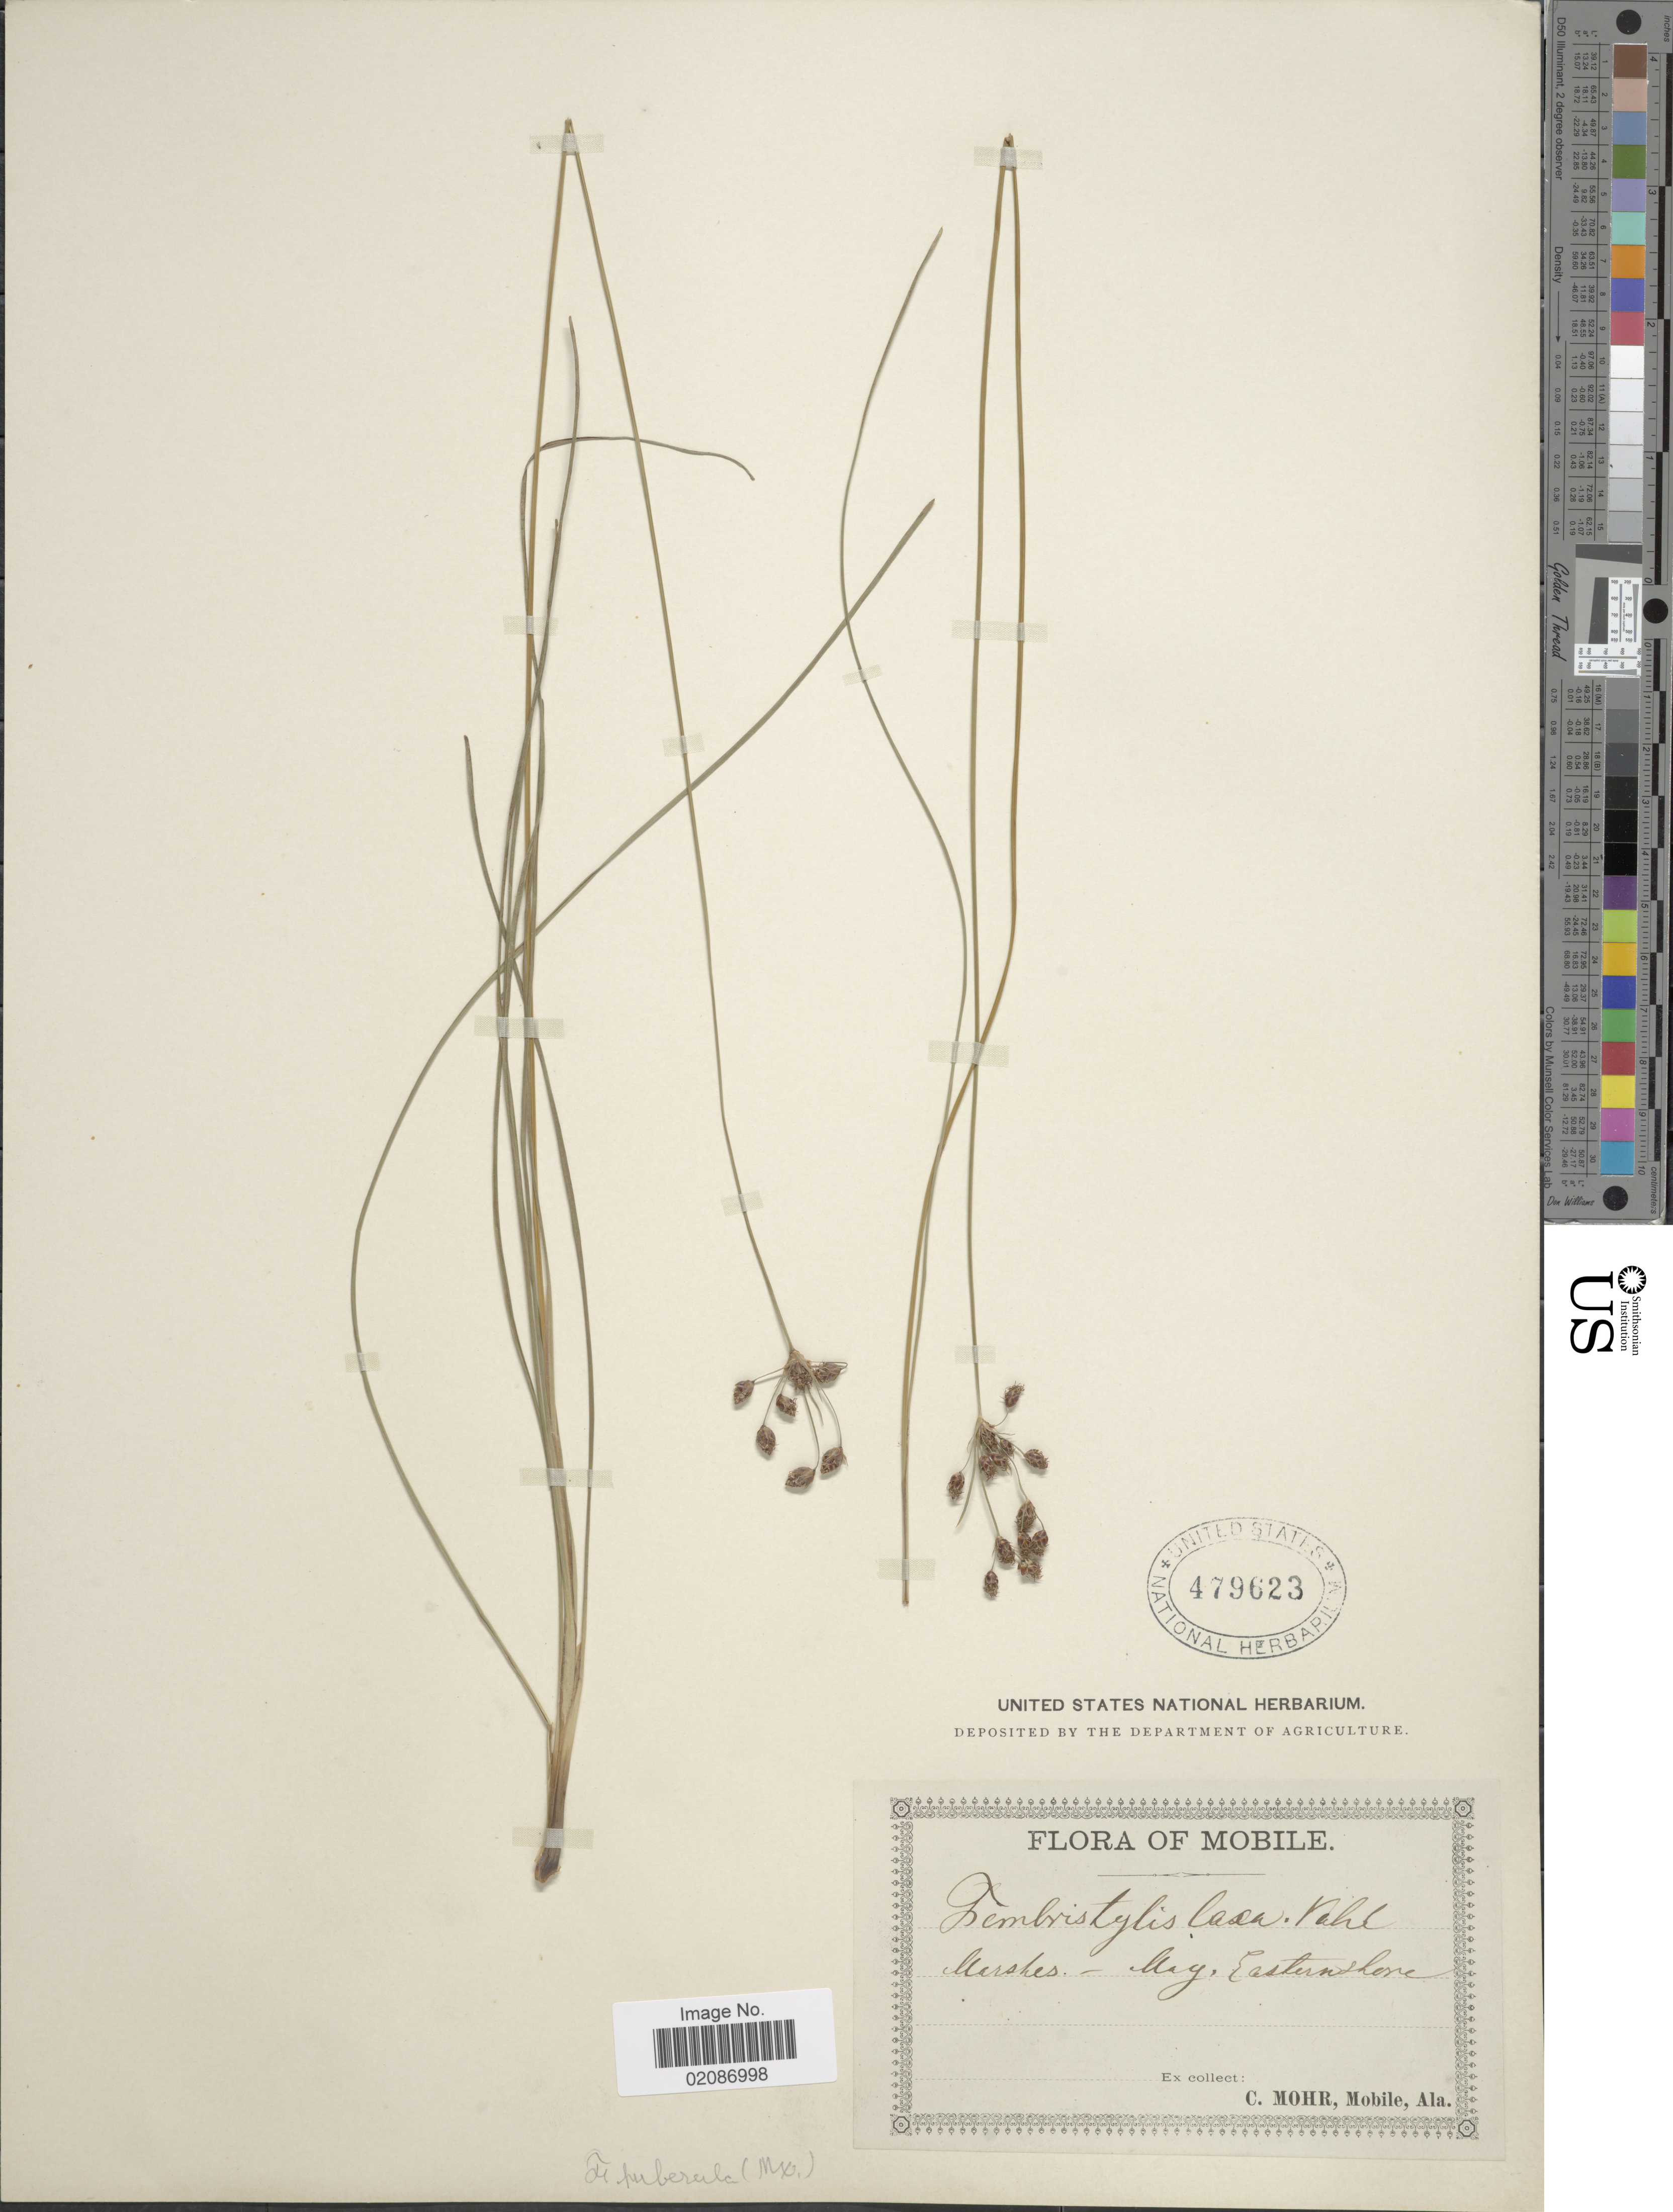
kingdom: Plantae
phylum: Tracheophyta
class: Liliopsida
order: Poales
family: Cyperaceae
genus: Fimbristylis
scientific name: Fimbristylis spadicea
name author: (L.) Vahl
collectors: C. T. Mohr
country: United States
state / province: Alabama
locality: Mobile, eastern shore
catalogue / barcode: US 479623